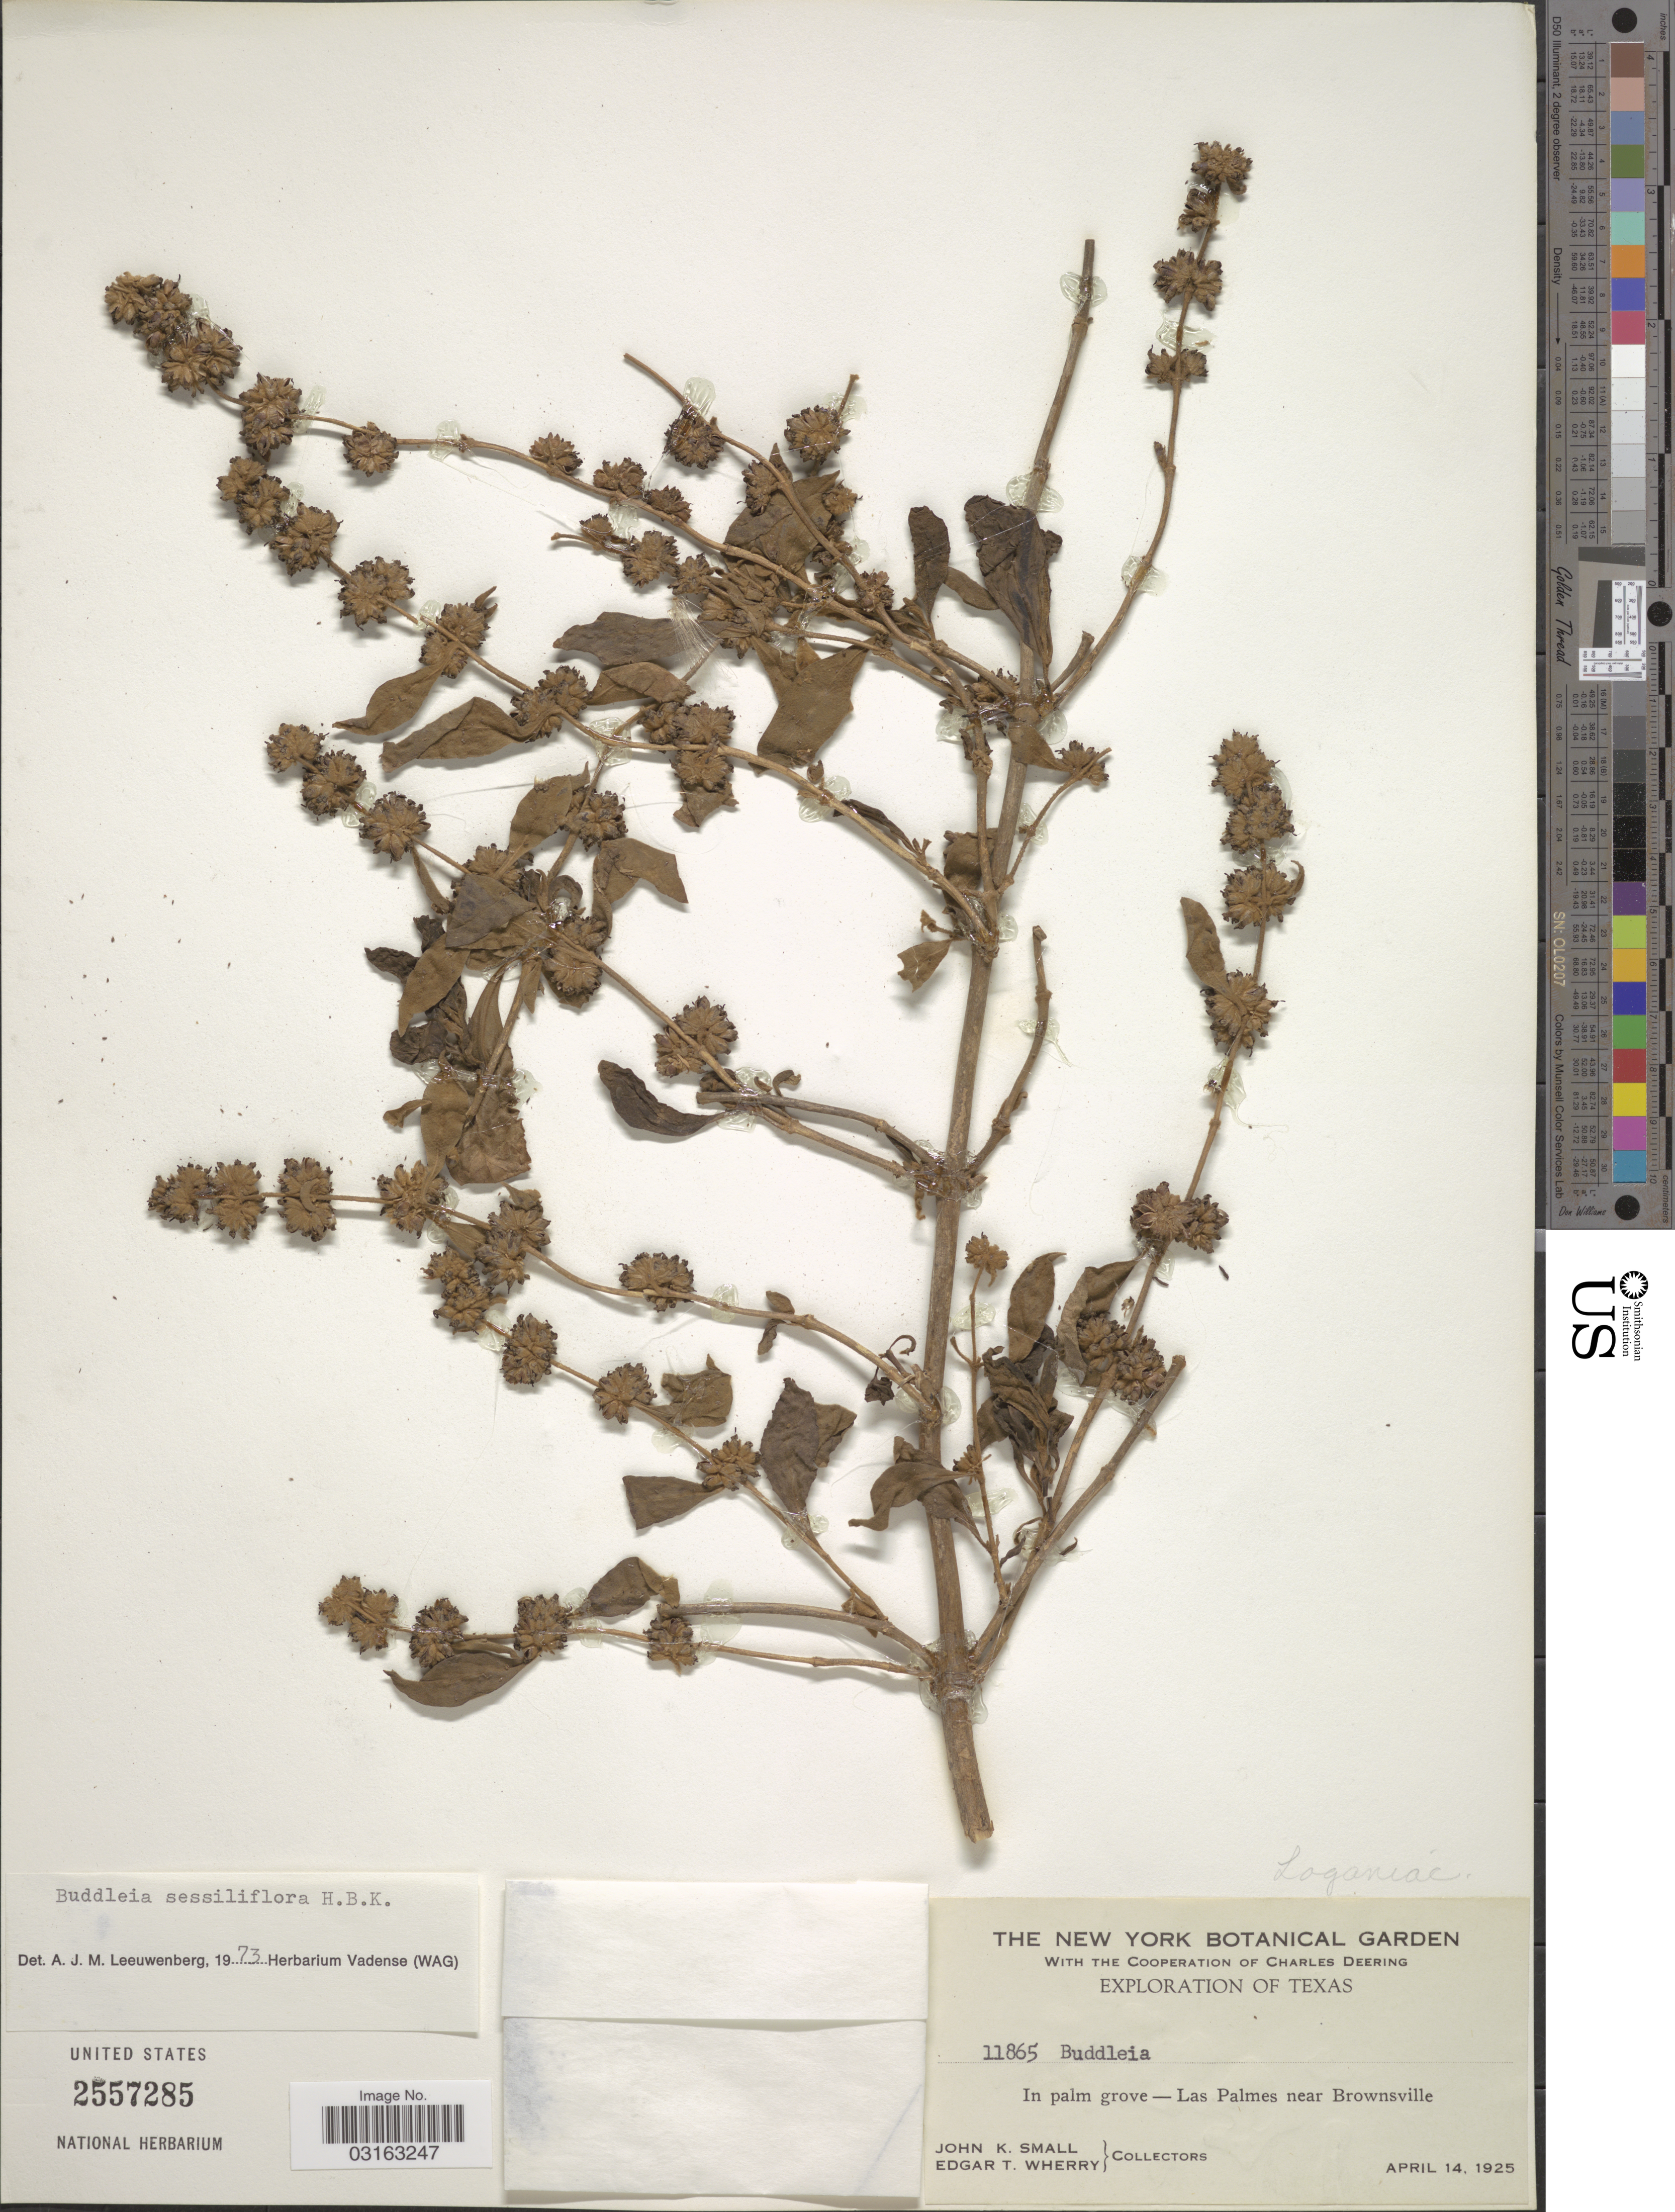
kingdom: Plantae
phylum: Tracheophyta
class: Magnoliopsida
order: Lamiales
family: Scrophulariaceae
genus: Buddleja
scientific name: Buddleja sessiliflora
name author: Kunth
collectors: J. K. Small & E. T. Wherry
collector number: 11865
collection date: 1925-04-14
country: United States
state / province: Texas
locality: In palm grove - Las Palmes near Brownsville.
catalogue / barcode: US 2557285